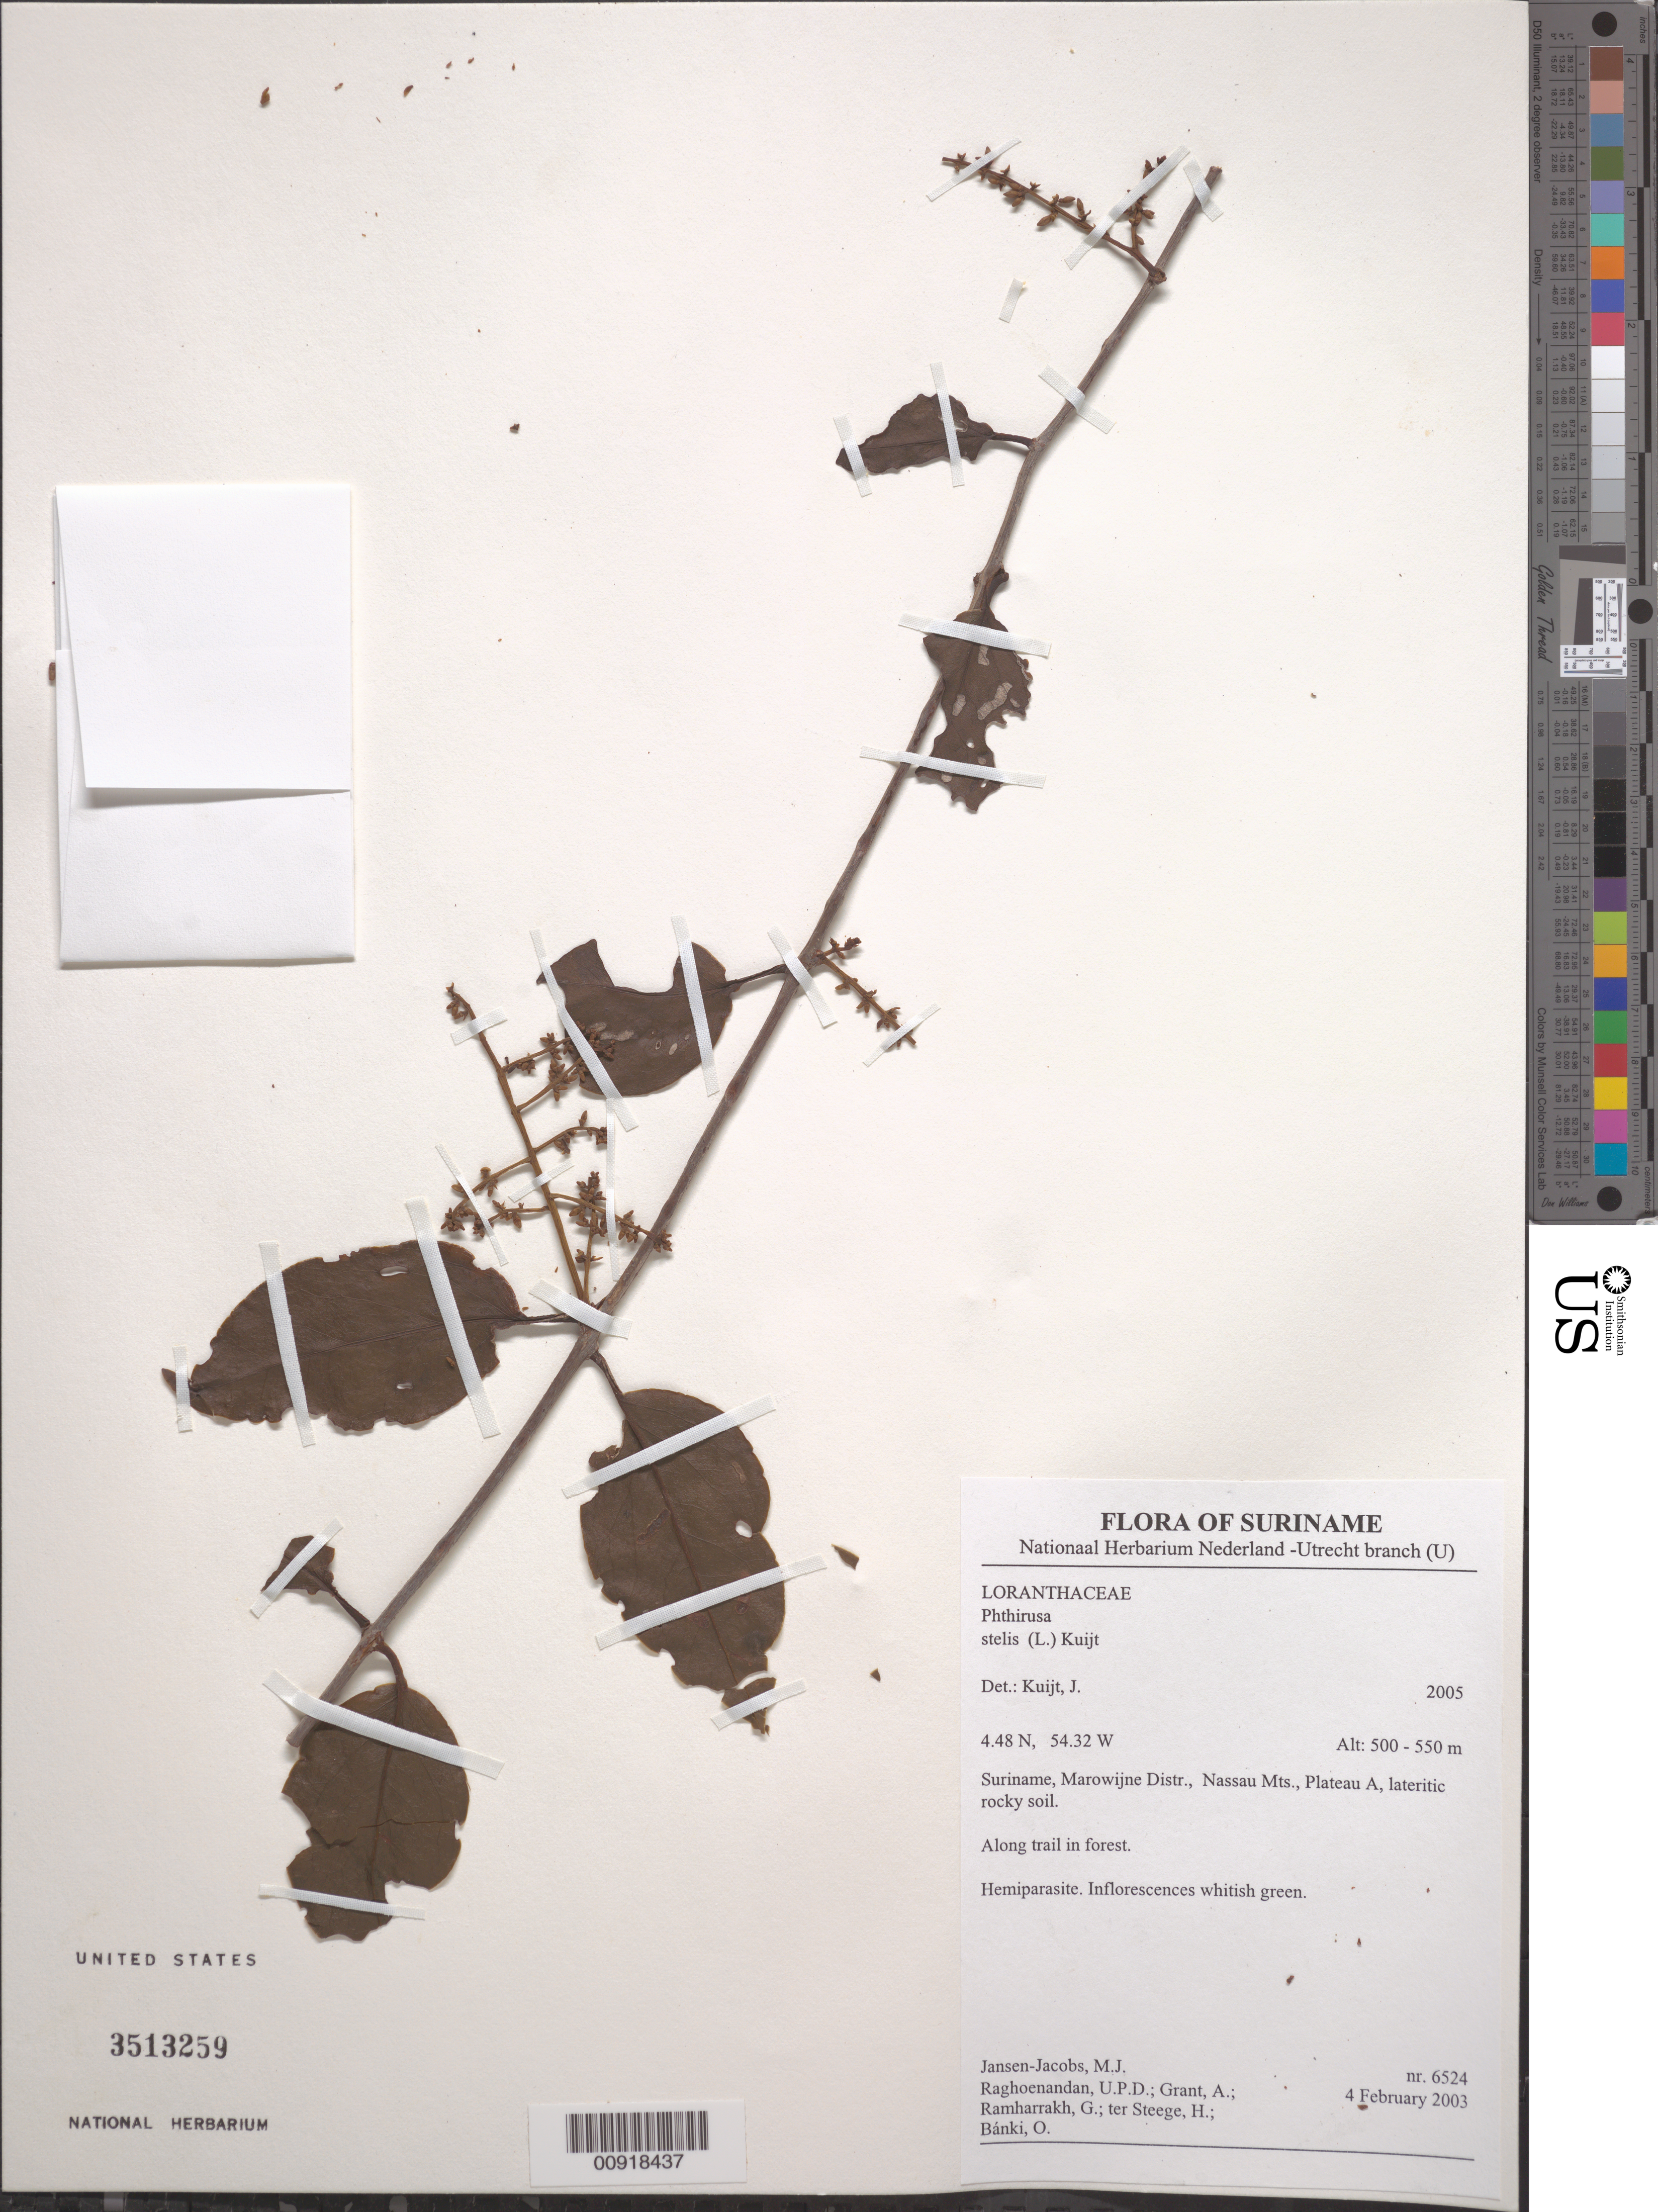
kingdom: Plantae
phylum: Tracheophyta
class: Magnoliopsida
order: Santalales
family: Loranthaceae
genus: Passovia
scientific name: Passovia pedunculata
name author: (Jacq.) Kuijt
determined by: Caraballo-Ortiz, Marcos A., (MISS), University of Mississippi (UNITED STATES)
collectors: M. J. Jansen-Jacobs, U. Raghoenandan, A. Grant, G. Ramharrakh, H. ter Steege & O. Bánki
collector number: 6524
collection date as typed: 4-Feb-03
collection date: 2003-02-04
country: Suriname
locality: Morowijne Dist; Nassau Mts, Plateau A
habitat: Lateritic rocky soil; along trail in forest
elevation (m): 500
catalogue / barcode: US 3513259